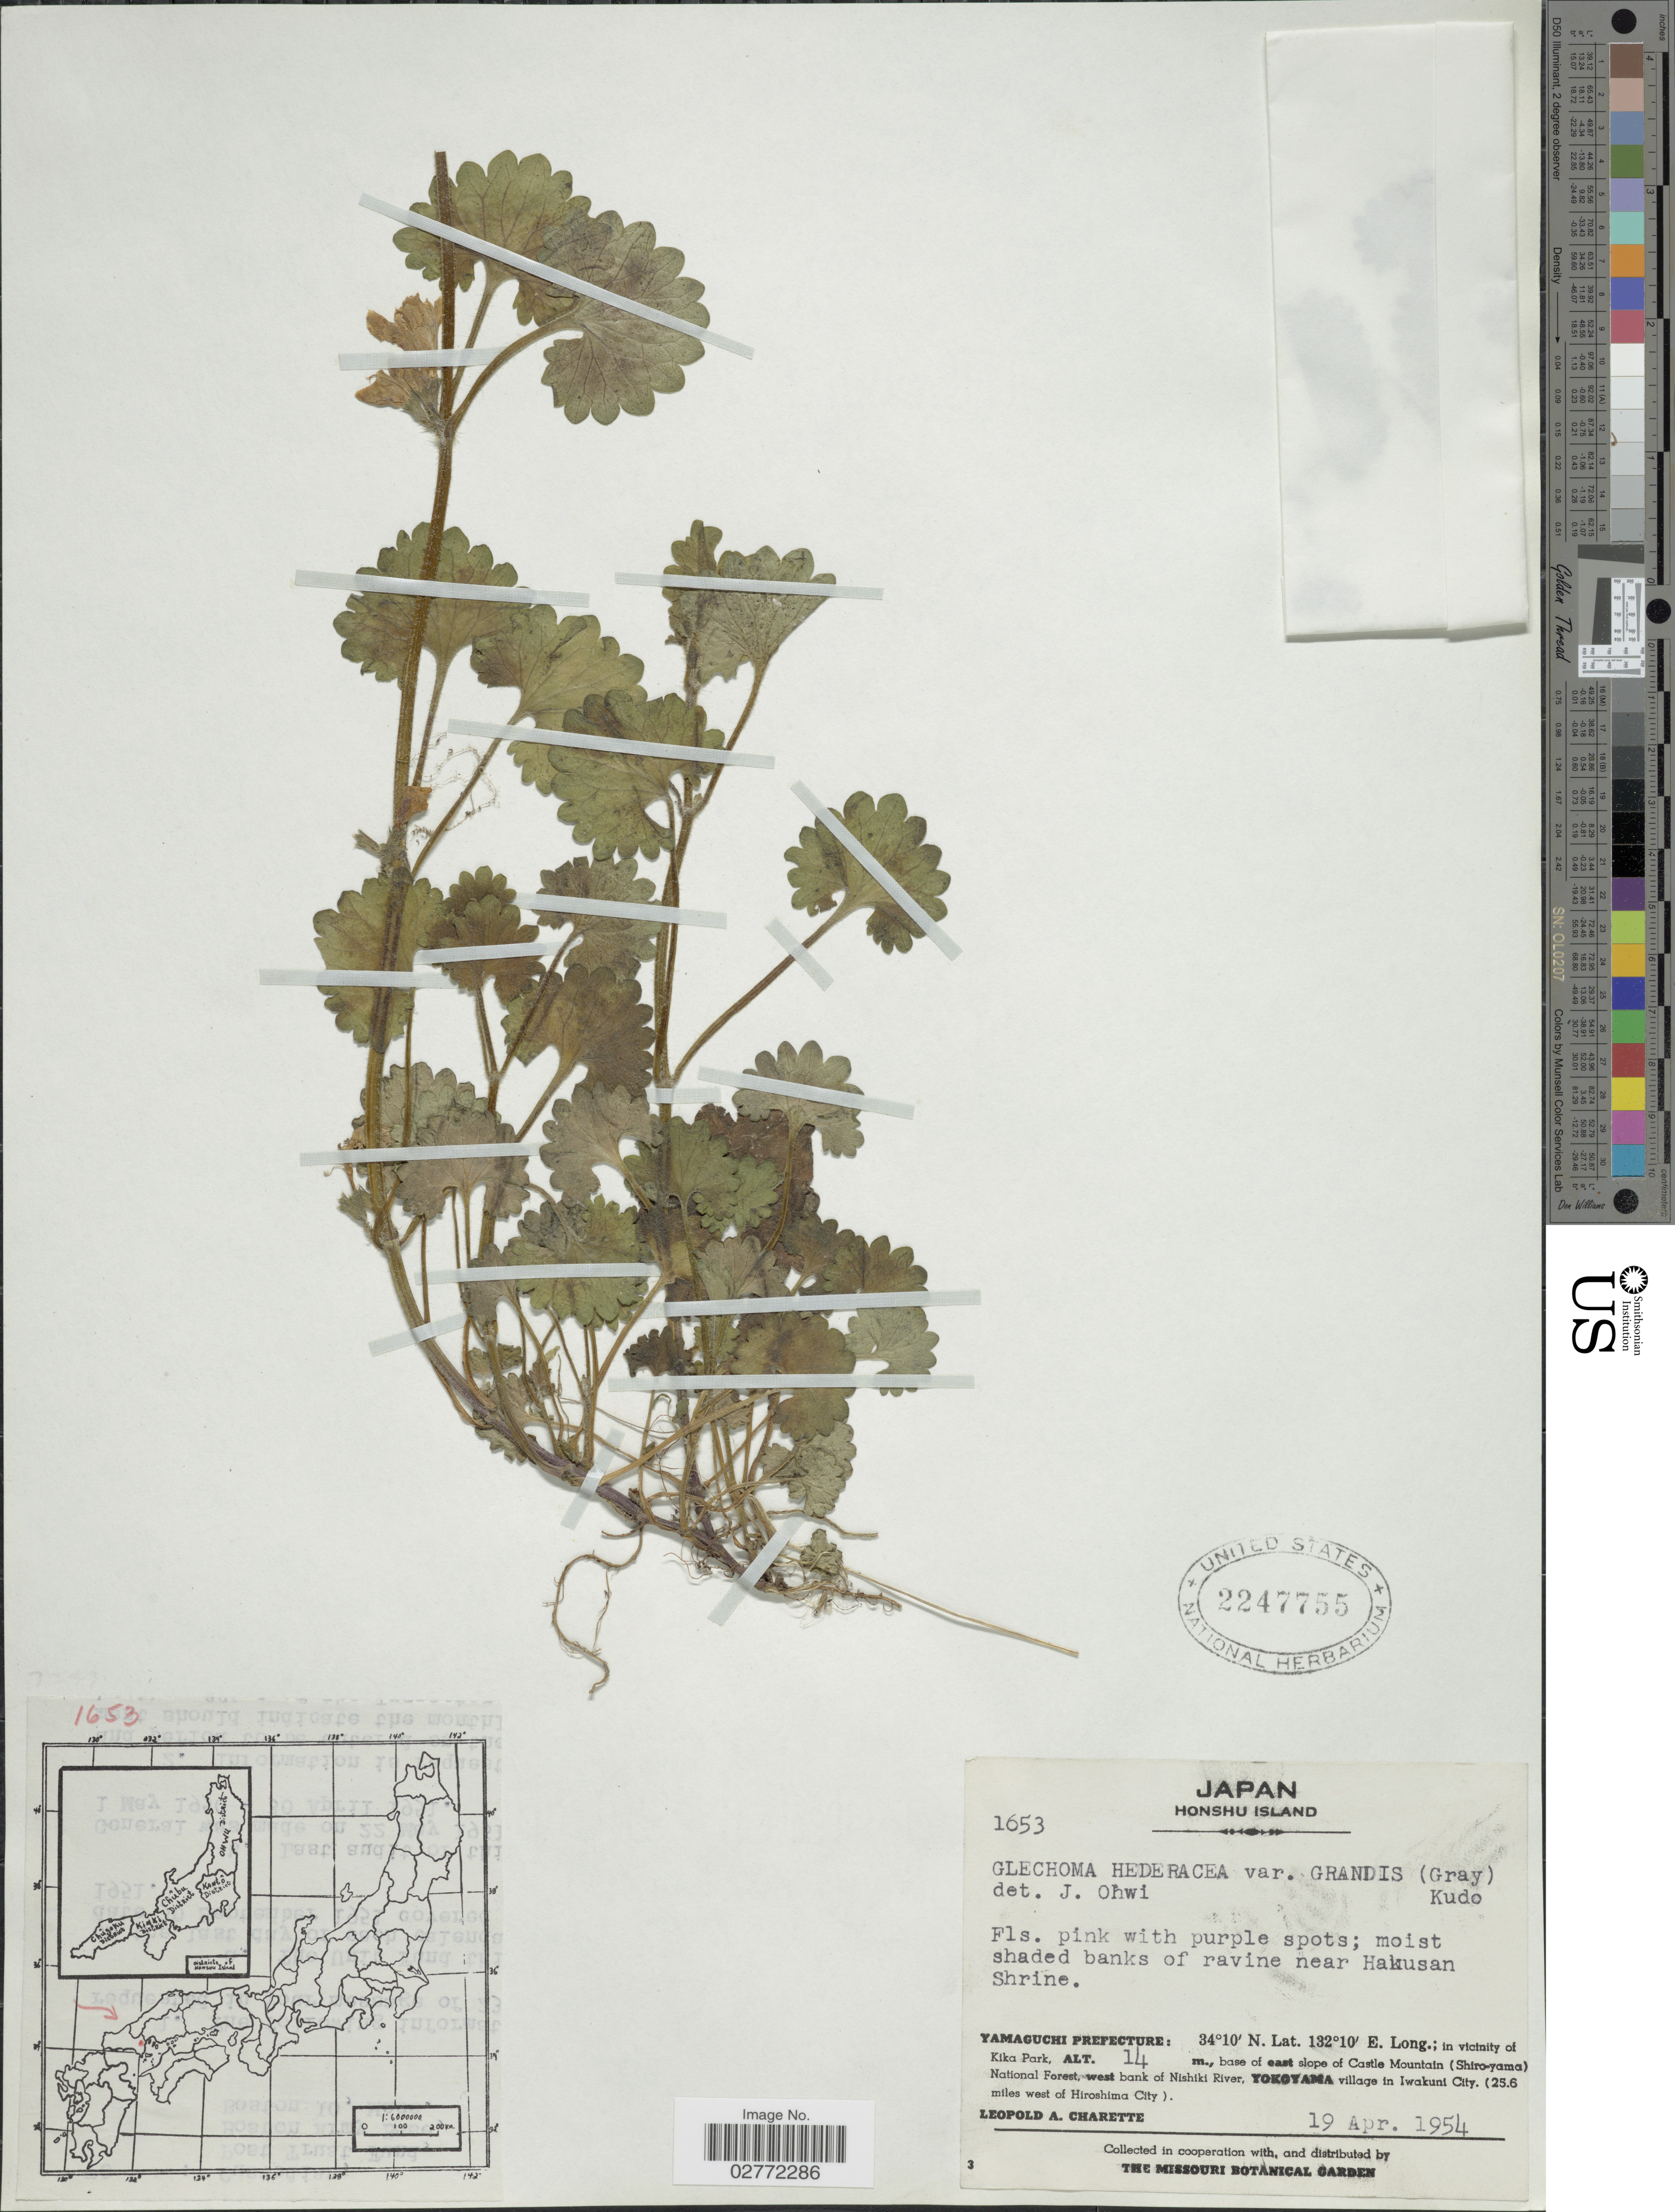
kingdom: Plantae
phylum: Tracheophyta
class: Magnoliopsida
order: Lamiales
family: Lamiaceae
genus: Glechoma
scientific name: Glechoma grandis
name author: (A. Gray) Kuprian.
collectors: L. A. Charette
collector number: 1653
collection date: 1954-04-19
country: Japan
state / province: Yamaguti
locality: Honshu Island. Moist shaded banks of ravine near Hakusan Shrine. Yamaguchi Prefecture: in vicinity of Kika Park. Base of east slope of Castle Mountain (Shiro-yama) National Forest, west bank of Nishiki River. Yokoyama village in Iwakuni City. (25.6 miles west of Hiroshima City).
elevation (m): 14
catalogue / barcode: US 2247755